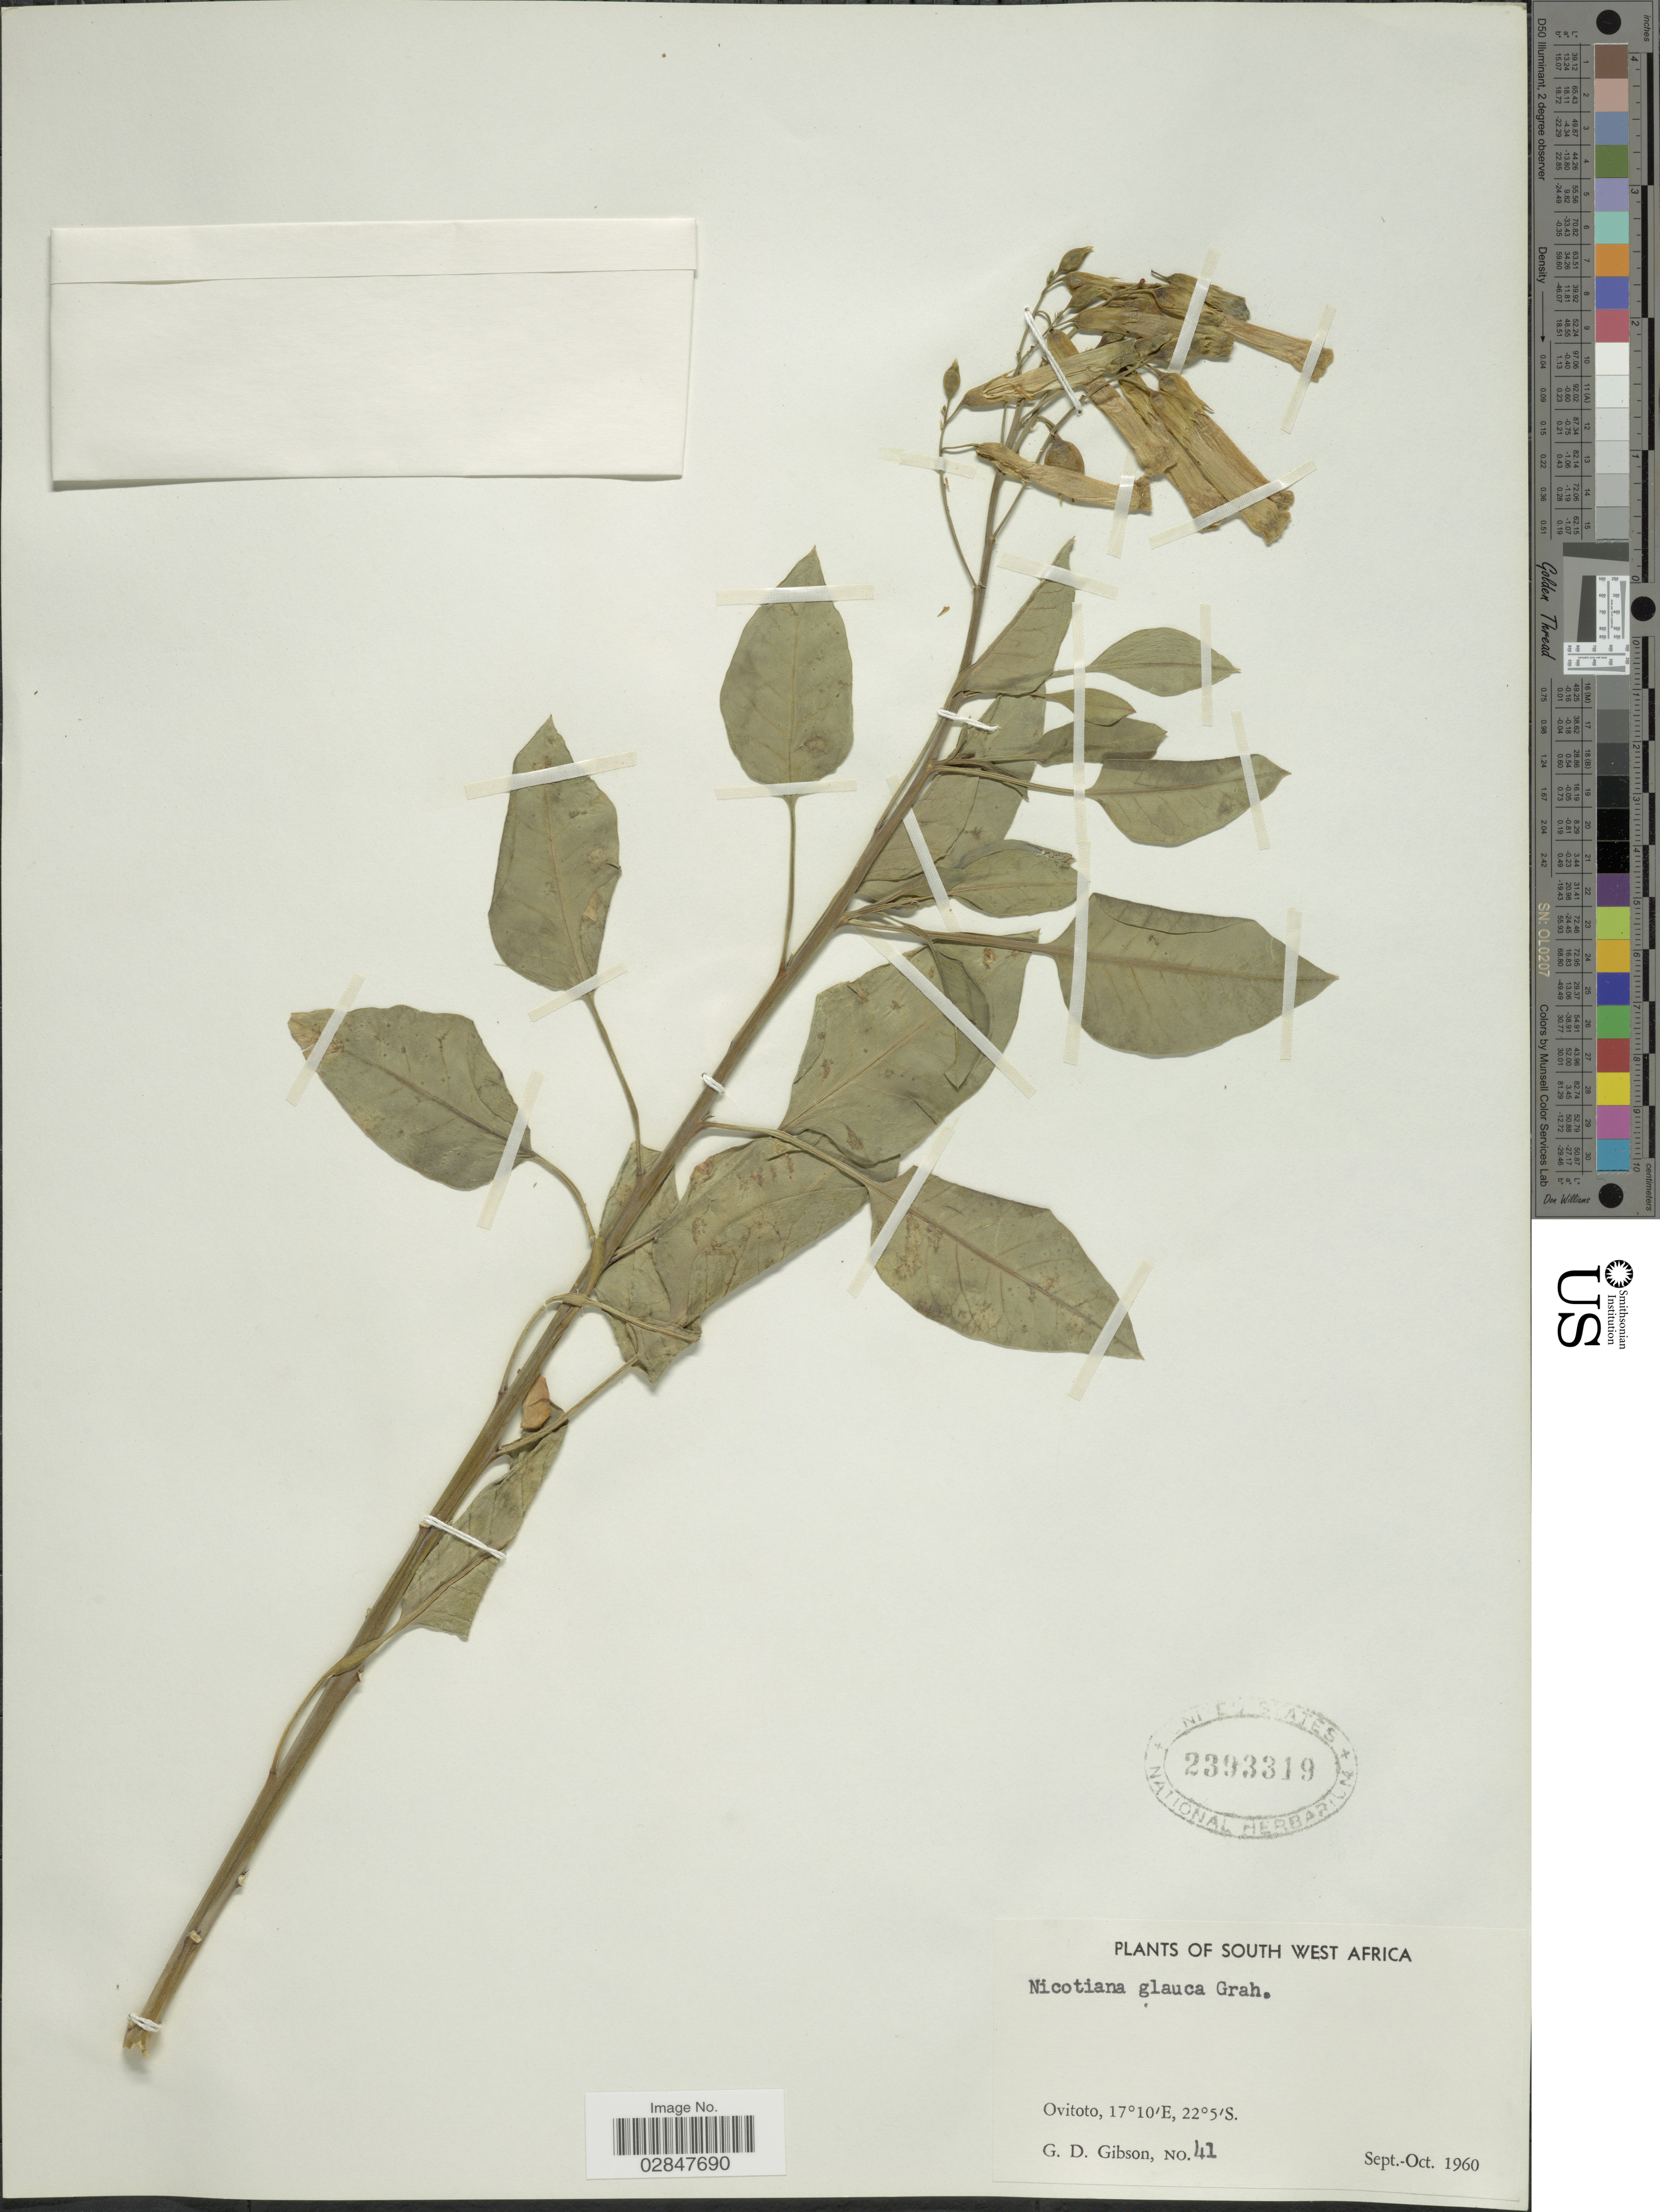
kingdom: Plantae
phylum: Tracheophyta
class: Magnoliopsida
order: Solanales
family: Solanaceae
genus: Nicotiana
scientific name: Nicotiana glauca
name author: Graham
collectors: G. D. Gibson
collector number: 41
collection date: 1960-09/1960-10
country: Namibia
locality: South West Africa. Ovitoto.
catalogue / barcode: US 2393319